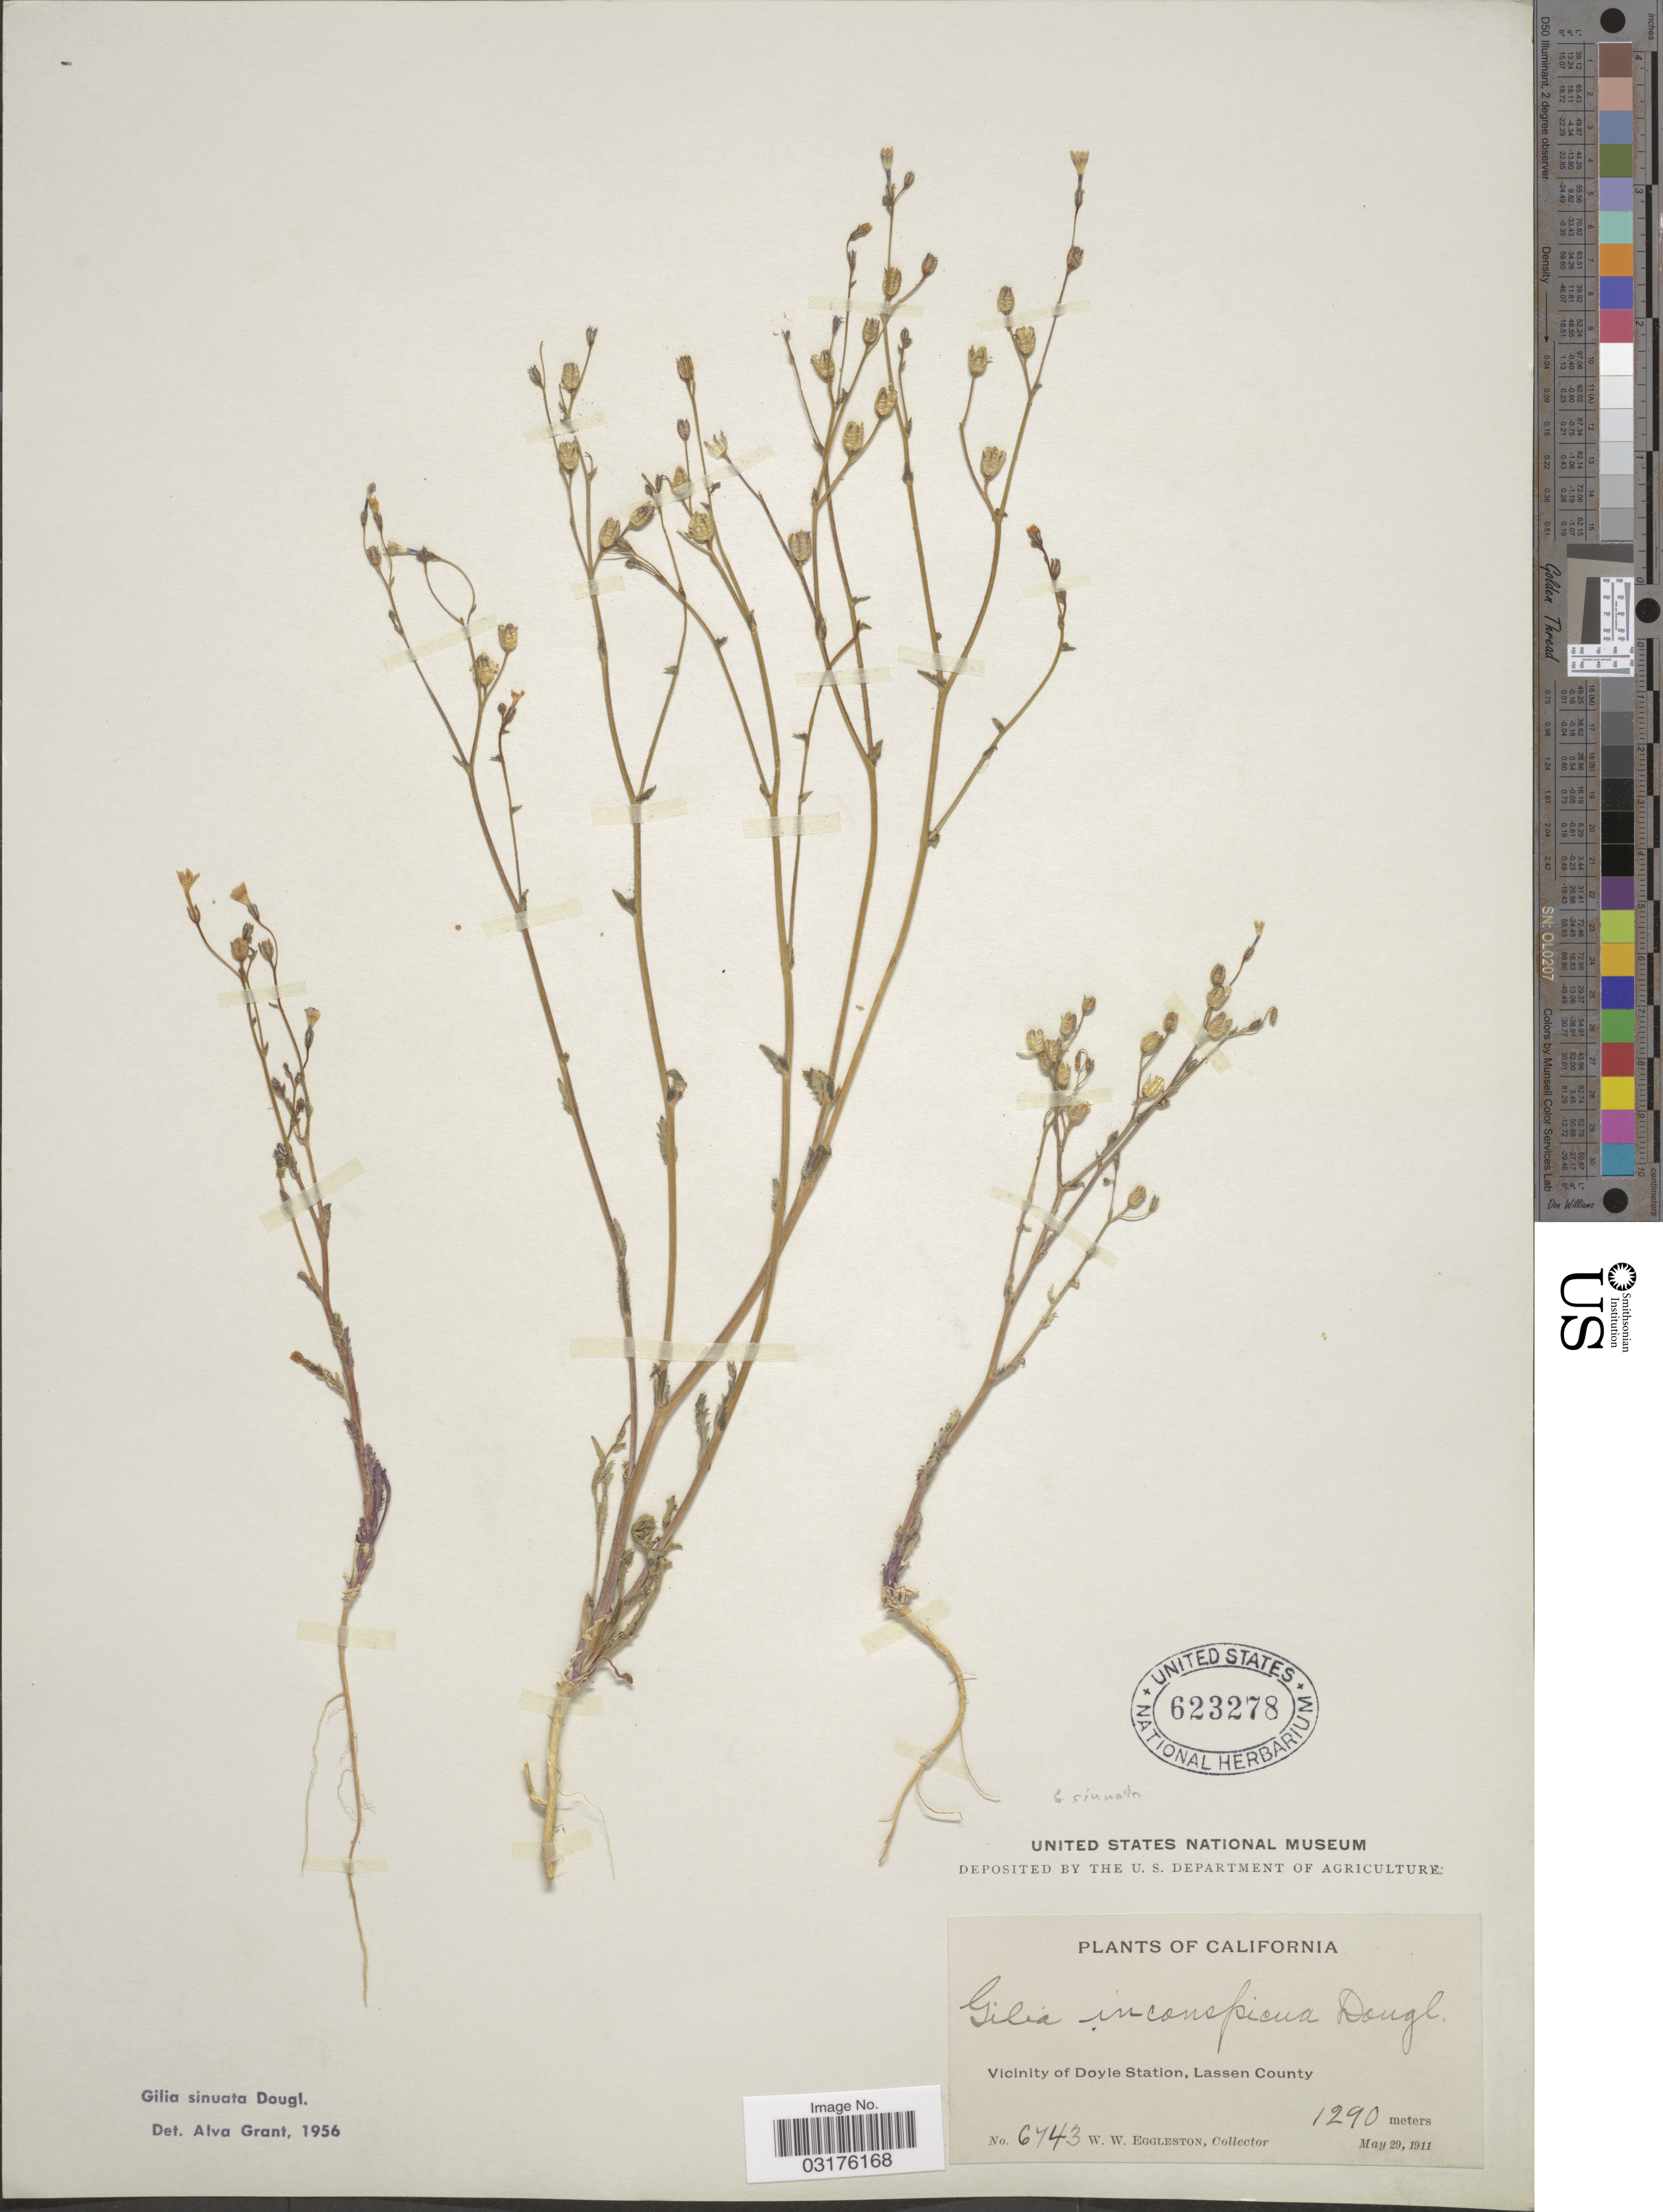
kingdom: Plantae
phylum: Tracheophyta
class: Magnoliopsida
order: Ericales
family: Polemoniaceae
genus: Gilia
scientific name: Gilia sinuata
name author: Douglas ex Benth.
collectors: W. W. Eggleston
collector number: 6743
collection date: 1911-05-29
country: United States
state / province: California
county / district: Lassen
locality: Vicinity of Doyle Station, Lassen County.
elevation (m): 1290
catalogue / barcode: US 623278